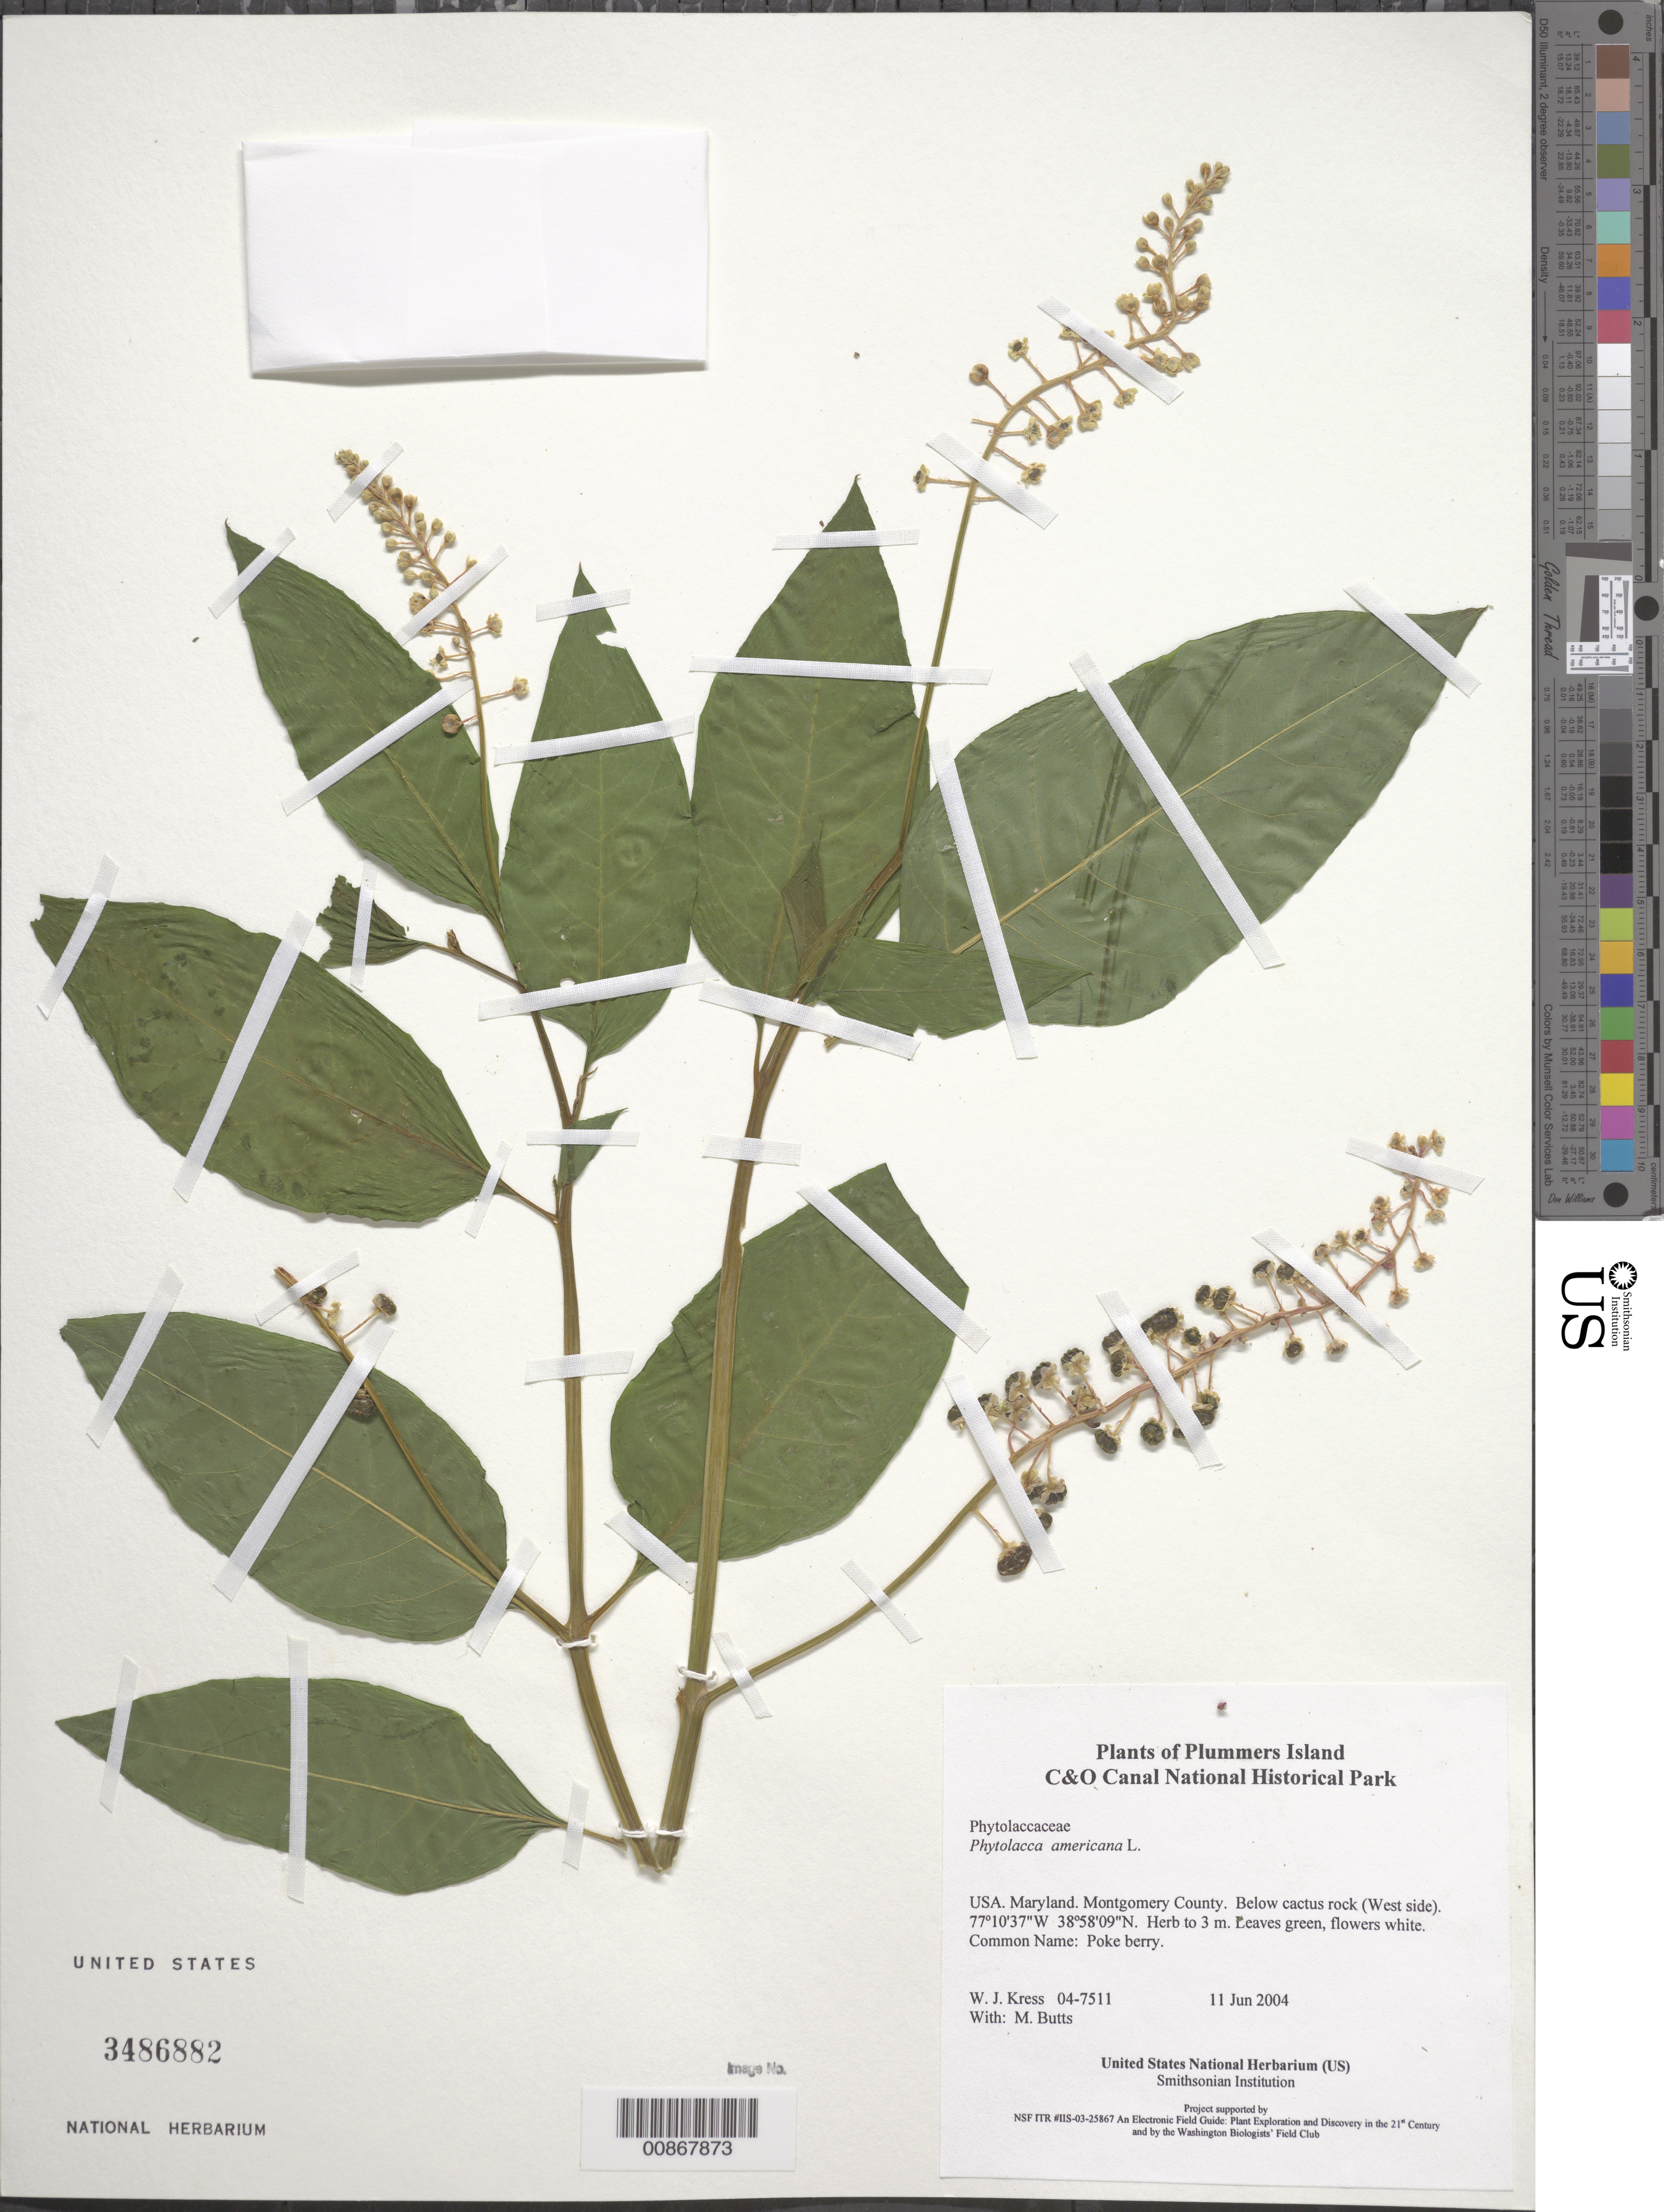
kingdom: Plantae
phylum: Tracheophyta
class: Magnoliopsida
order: Caryophyllales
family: Phytolaccaceae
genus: Phytolacca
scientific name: Phytolacca americana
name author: L.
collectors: W. J. Kress & M. B. Butts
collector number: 04-7511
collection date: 2004-06-11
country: United States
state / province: Maryland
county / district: Montgomery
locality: Chesapeake and Ohio Canal National Historical Park, Plummers Island, below cactus rock (West side)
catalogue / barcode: US 3486882